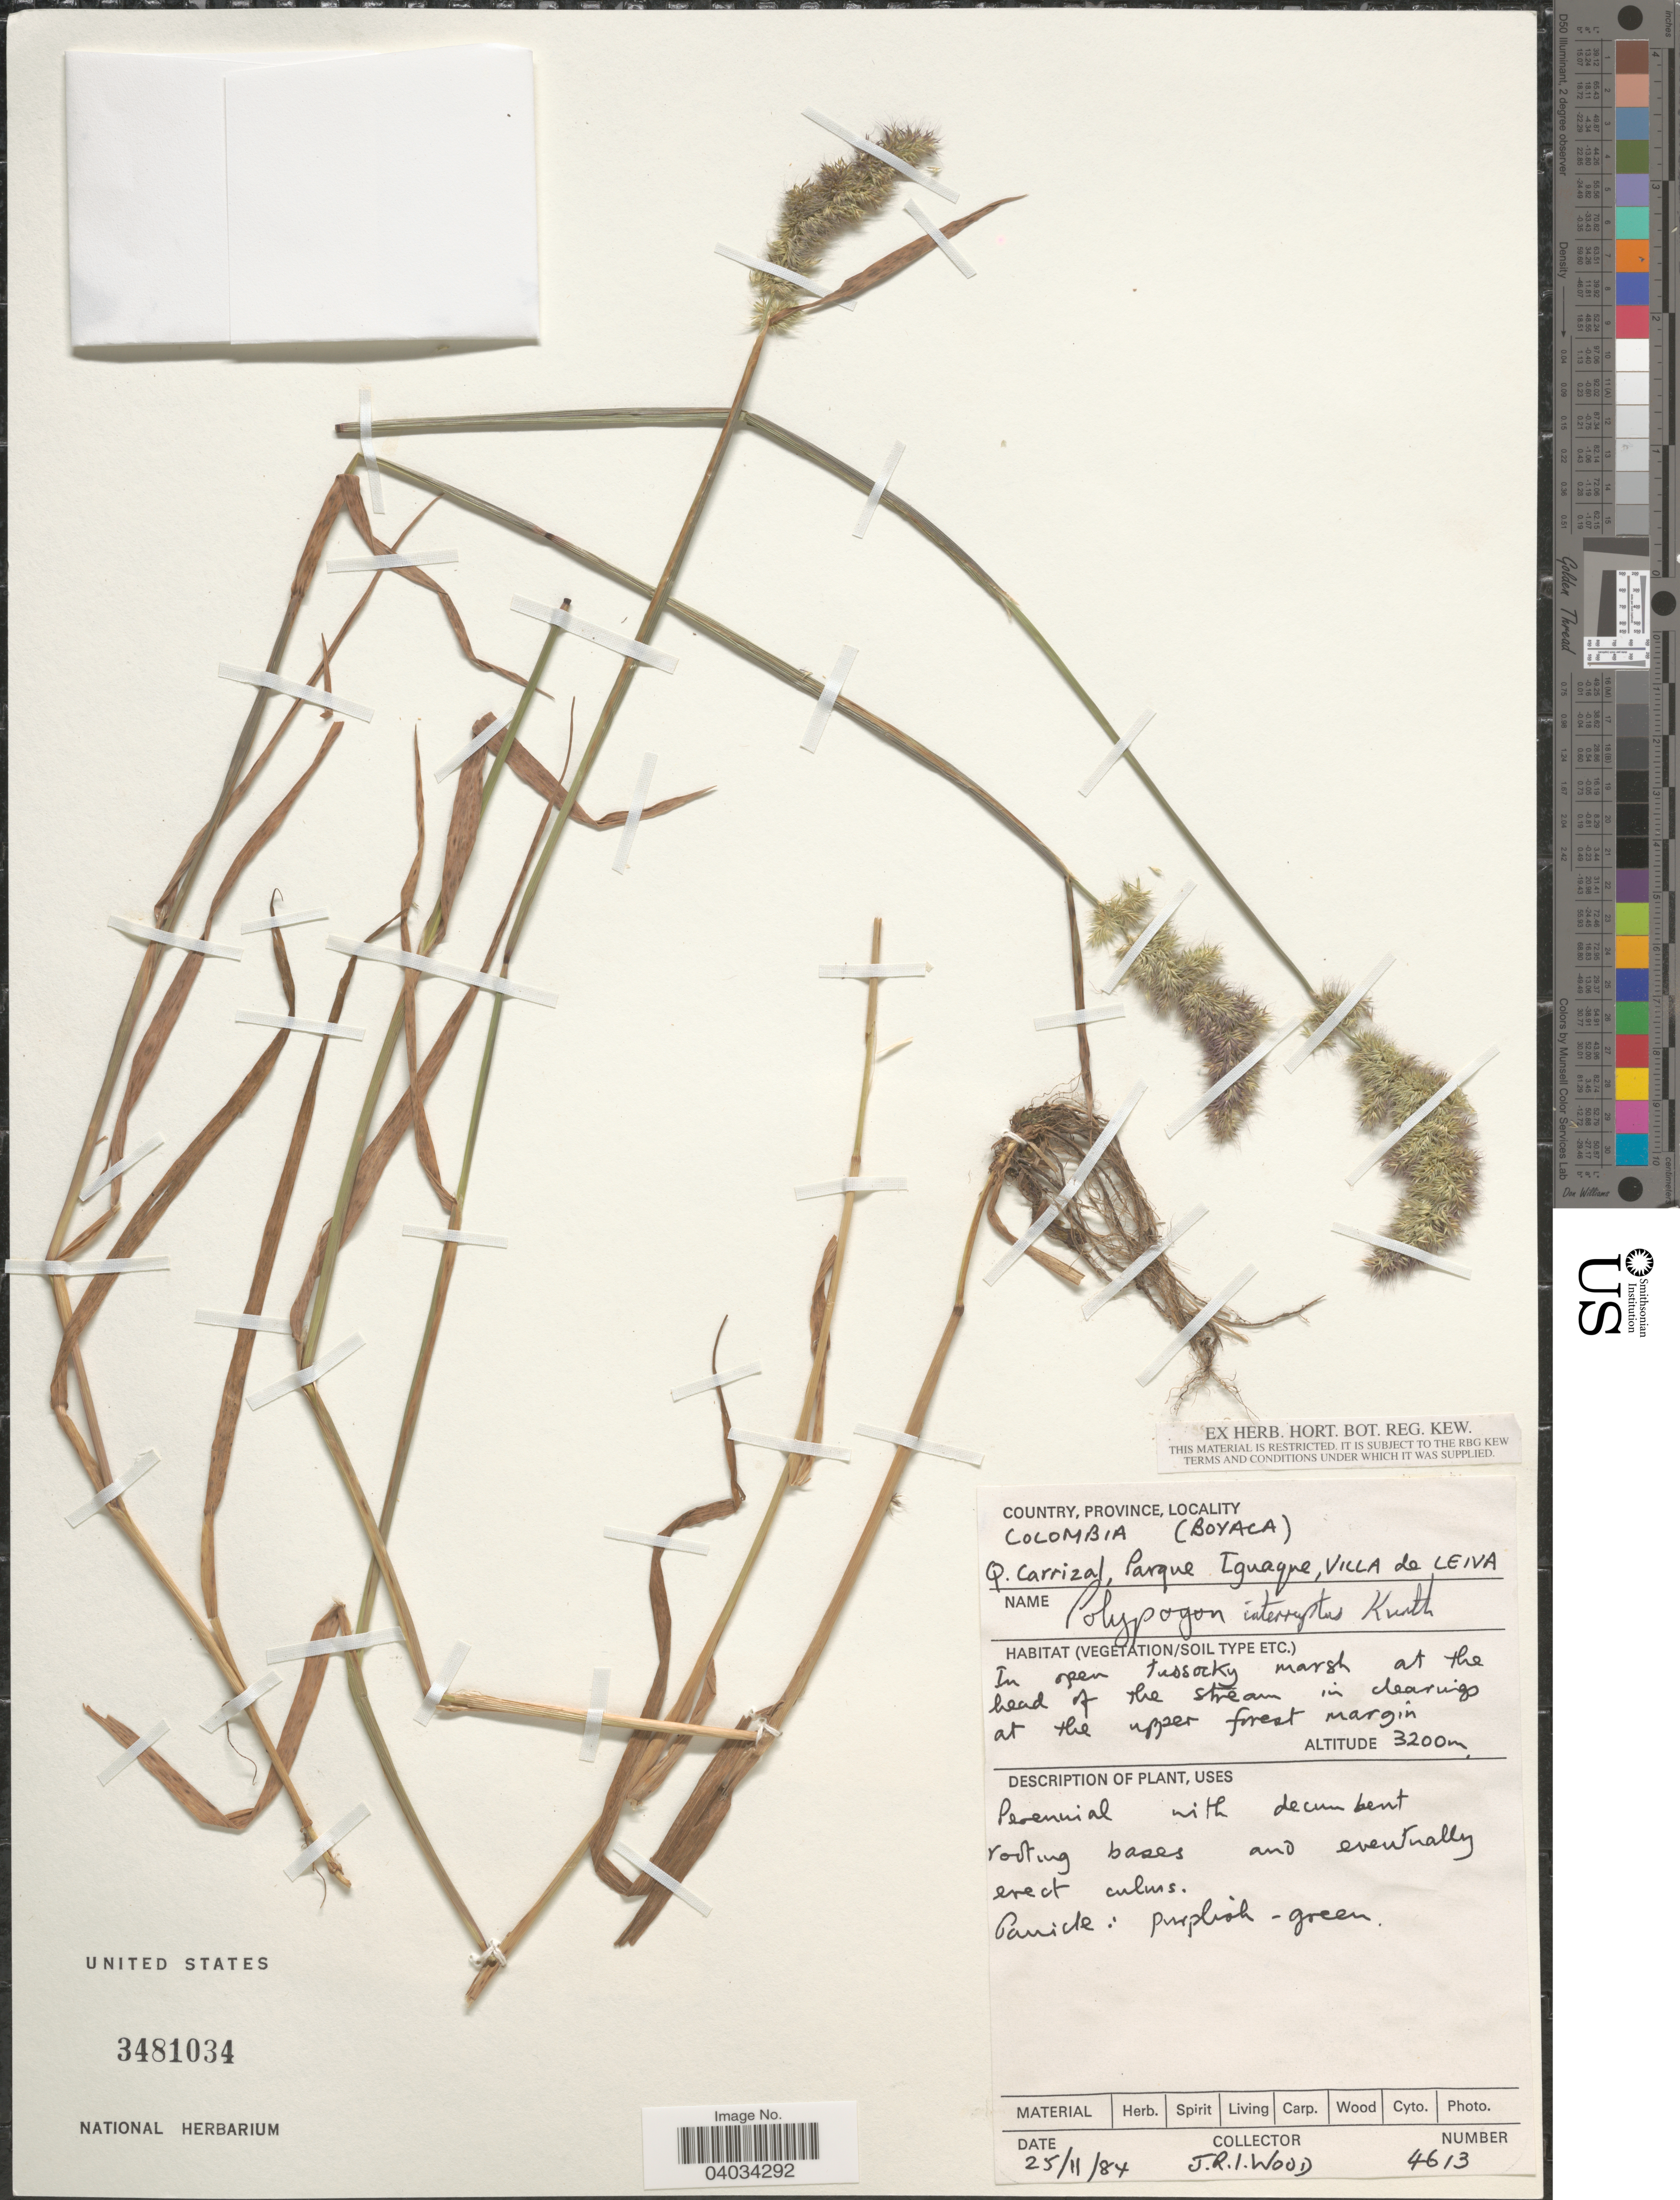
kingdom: Plantae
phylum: Tracheophyta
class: Liliopsida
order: Poales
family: Poaceae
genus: Polypogon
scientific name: Polypogon interruptus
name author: Kunth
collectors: J. R. I. Wood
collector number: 4613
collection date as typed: Transcribed d/m/y: 25/11/84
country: Colombia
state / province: Boyacá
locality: Q. Carrizal, Parque Iguaqne, Villa de Leiva.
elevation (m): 3200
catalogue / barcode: US 3481034